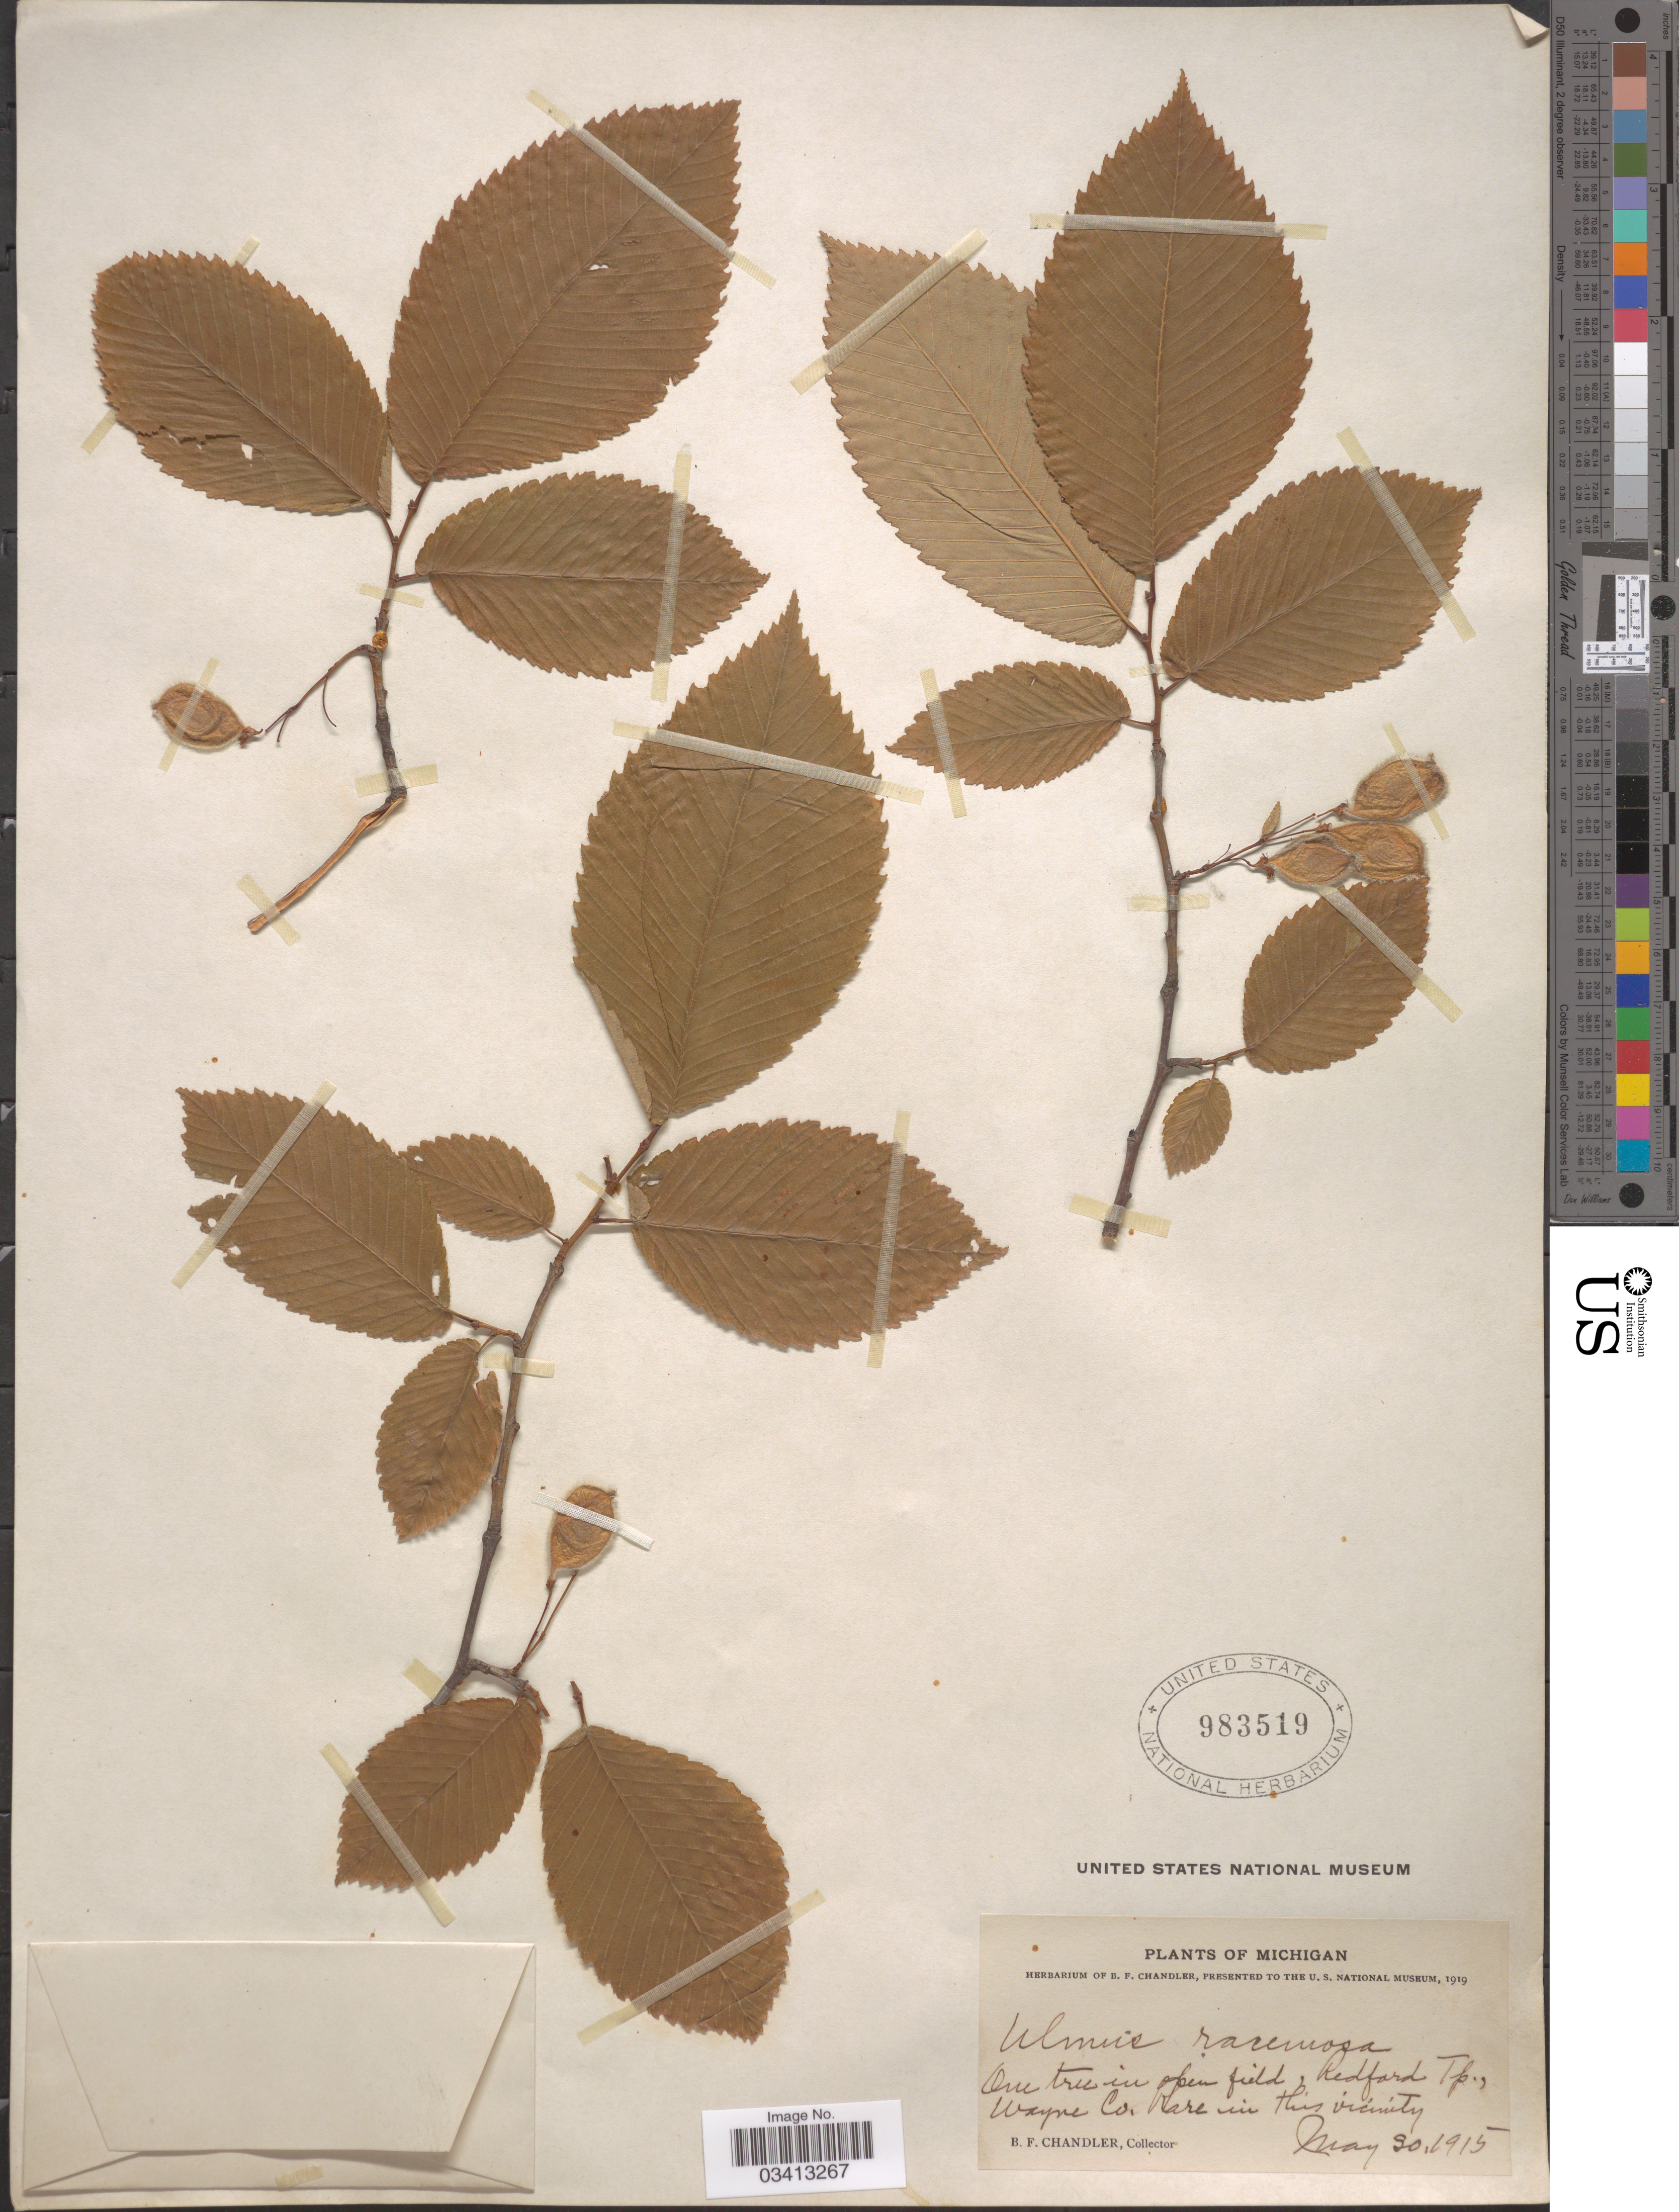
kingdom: Plantae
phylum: Tracheophyta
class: Magnoliopsida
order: Rosales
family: Ulmaceae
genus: Ulmus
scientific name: Ulmus thomasii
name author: Sarg.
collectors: B. F. Chandler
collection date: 1915-05-30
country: United States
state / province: Michigan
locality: Redford Tp., Wayne Co.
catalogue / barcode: US 983519